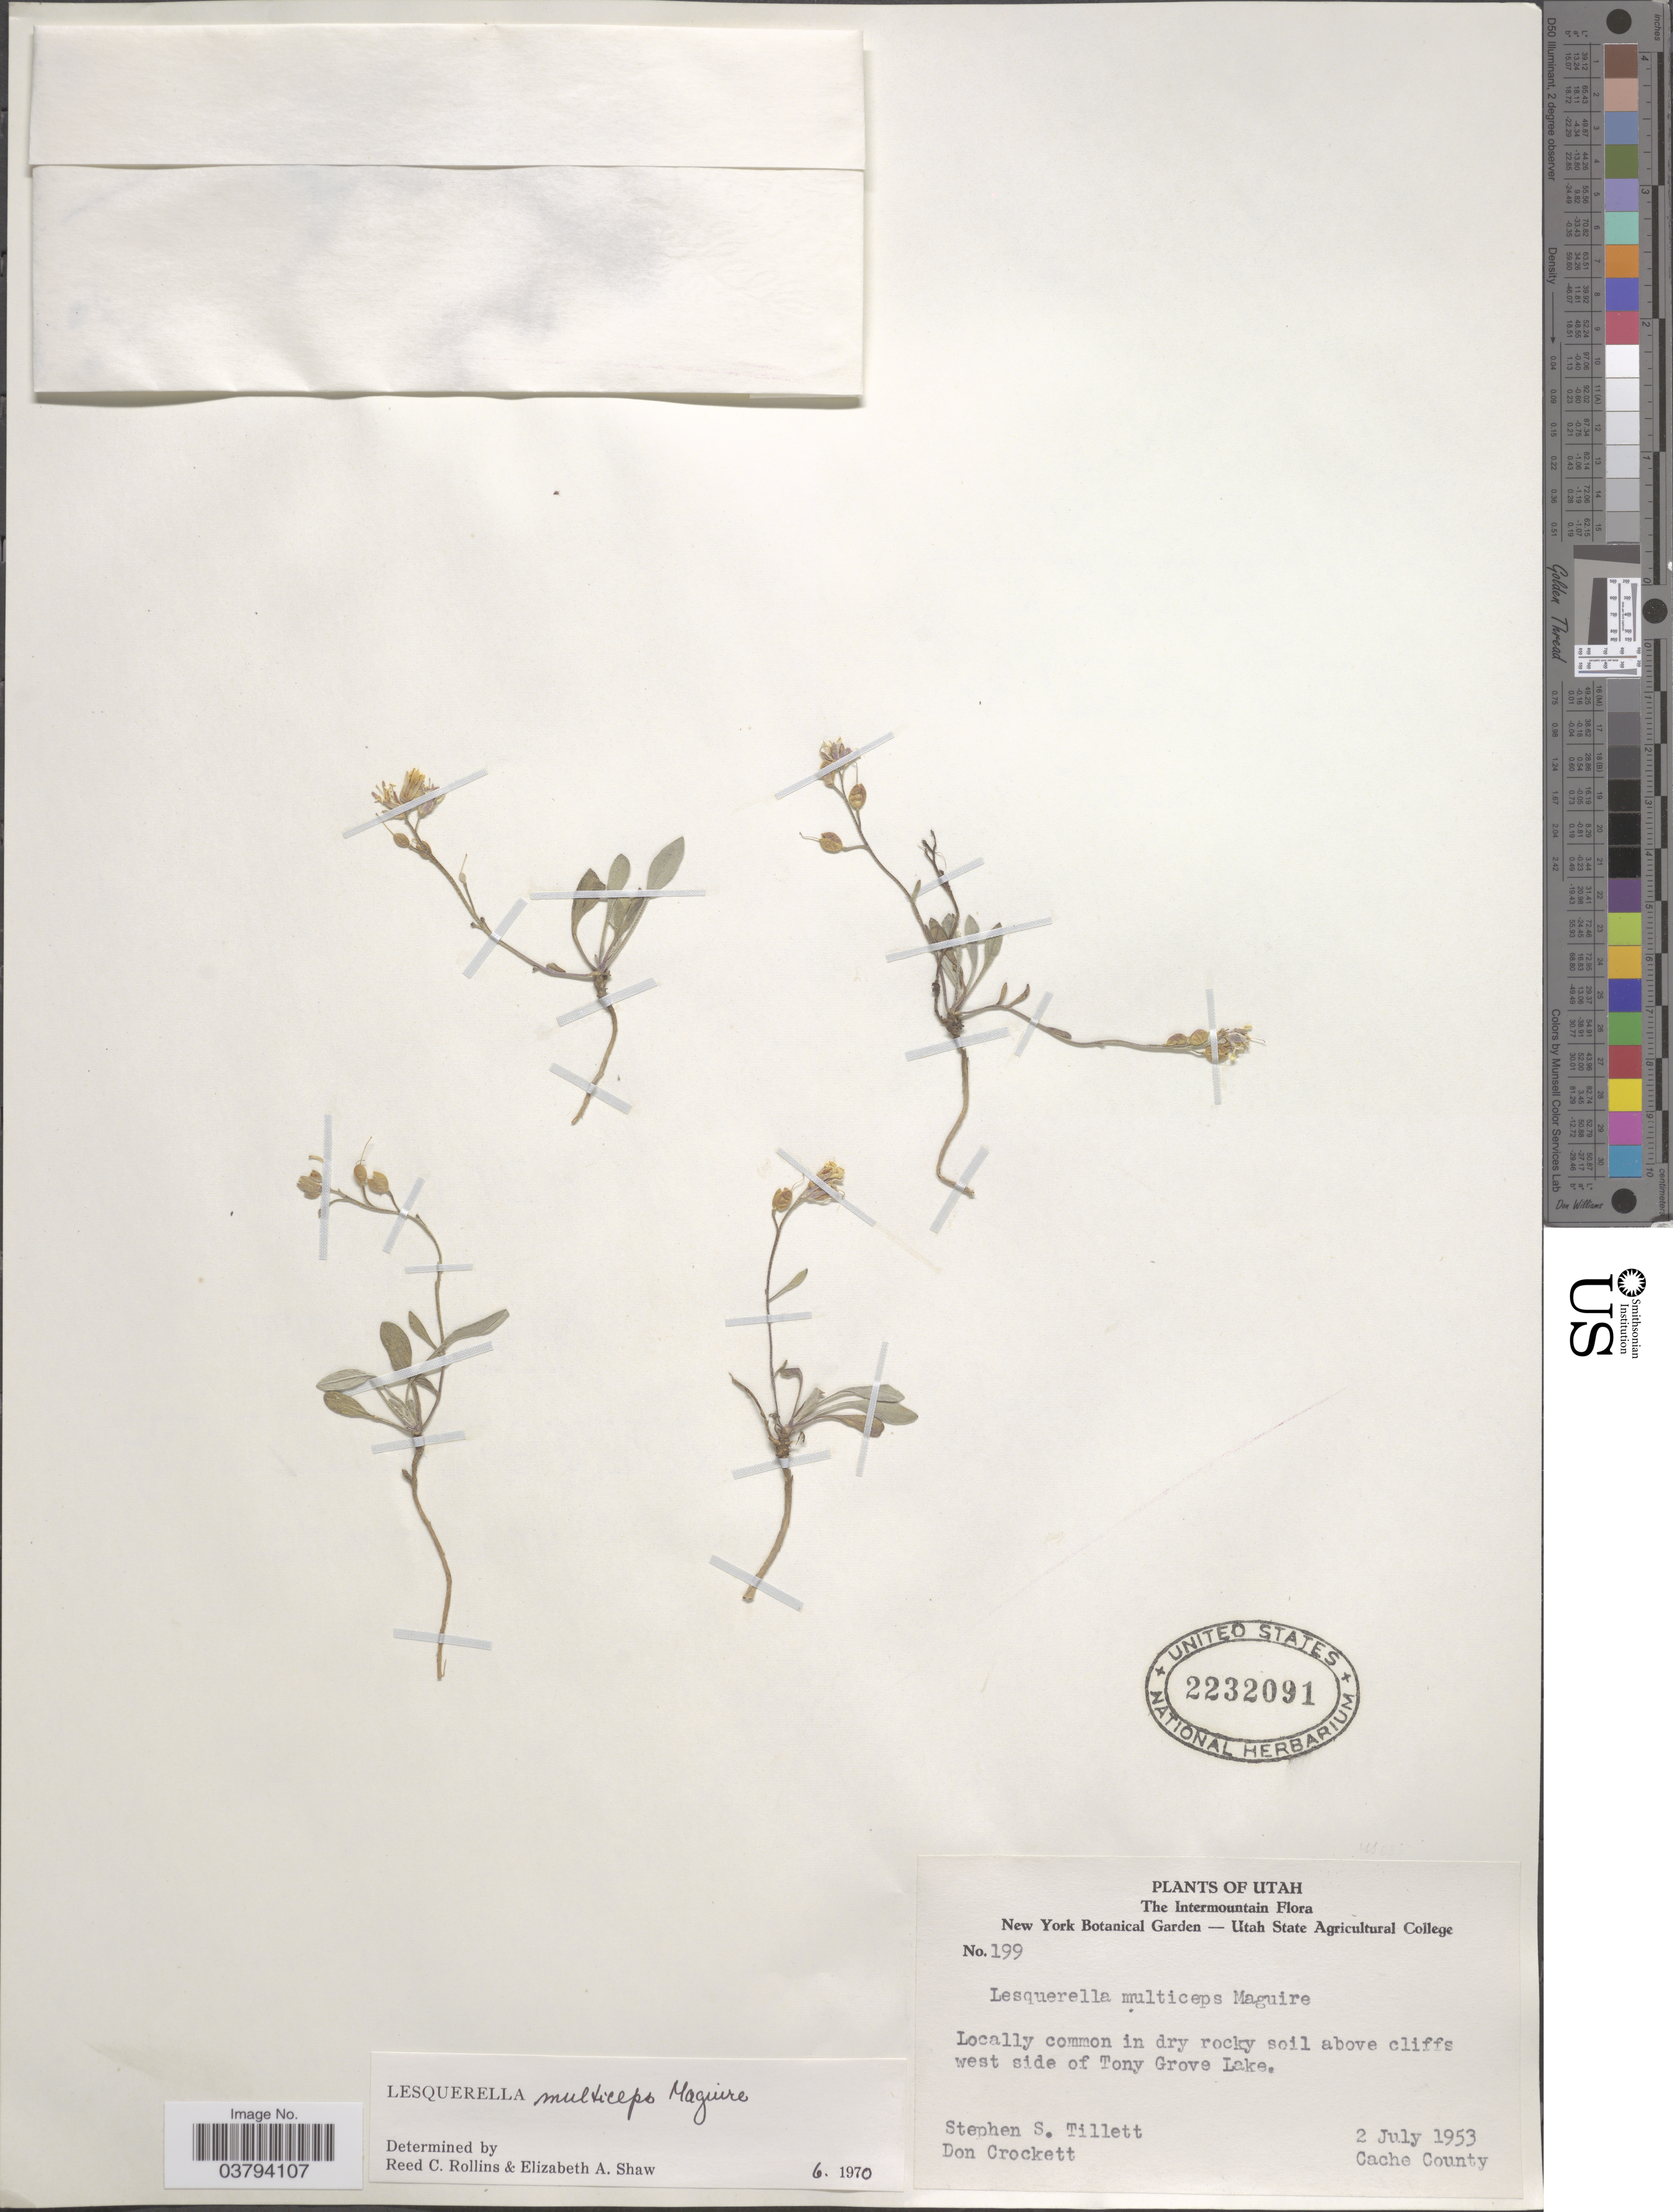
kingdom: Plantae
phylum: Tracheophyta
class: Magnoliopsida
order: Brassicales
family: Brassicaceae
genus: Lesquerella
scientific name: Lesquerella multiceps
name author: Maguire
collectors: S. S. Tillett & D. Crockett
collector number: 199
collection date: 1953-07-02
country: United States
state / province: Utah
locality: The Intermountain. In dry rocky soil above cliffs west side of Tony Grove Lake. Cache County.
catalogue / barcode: US 2232091